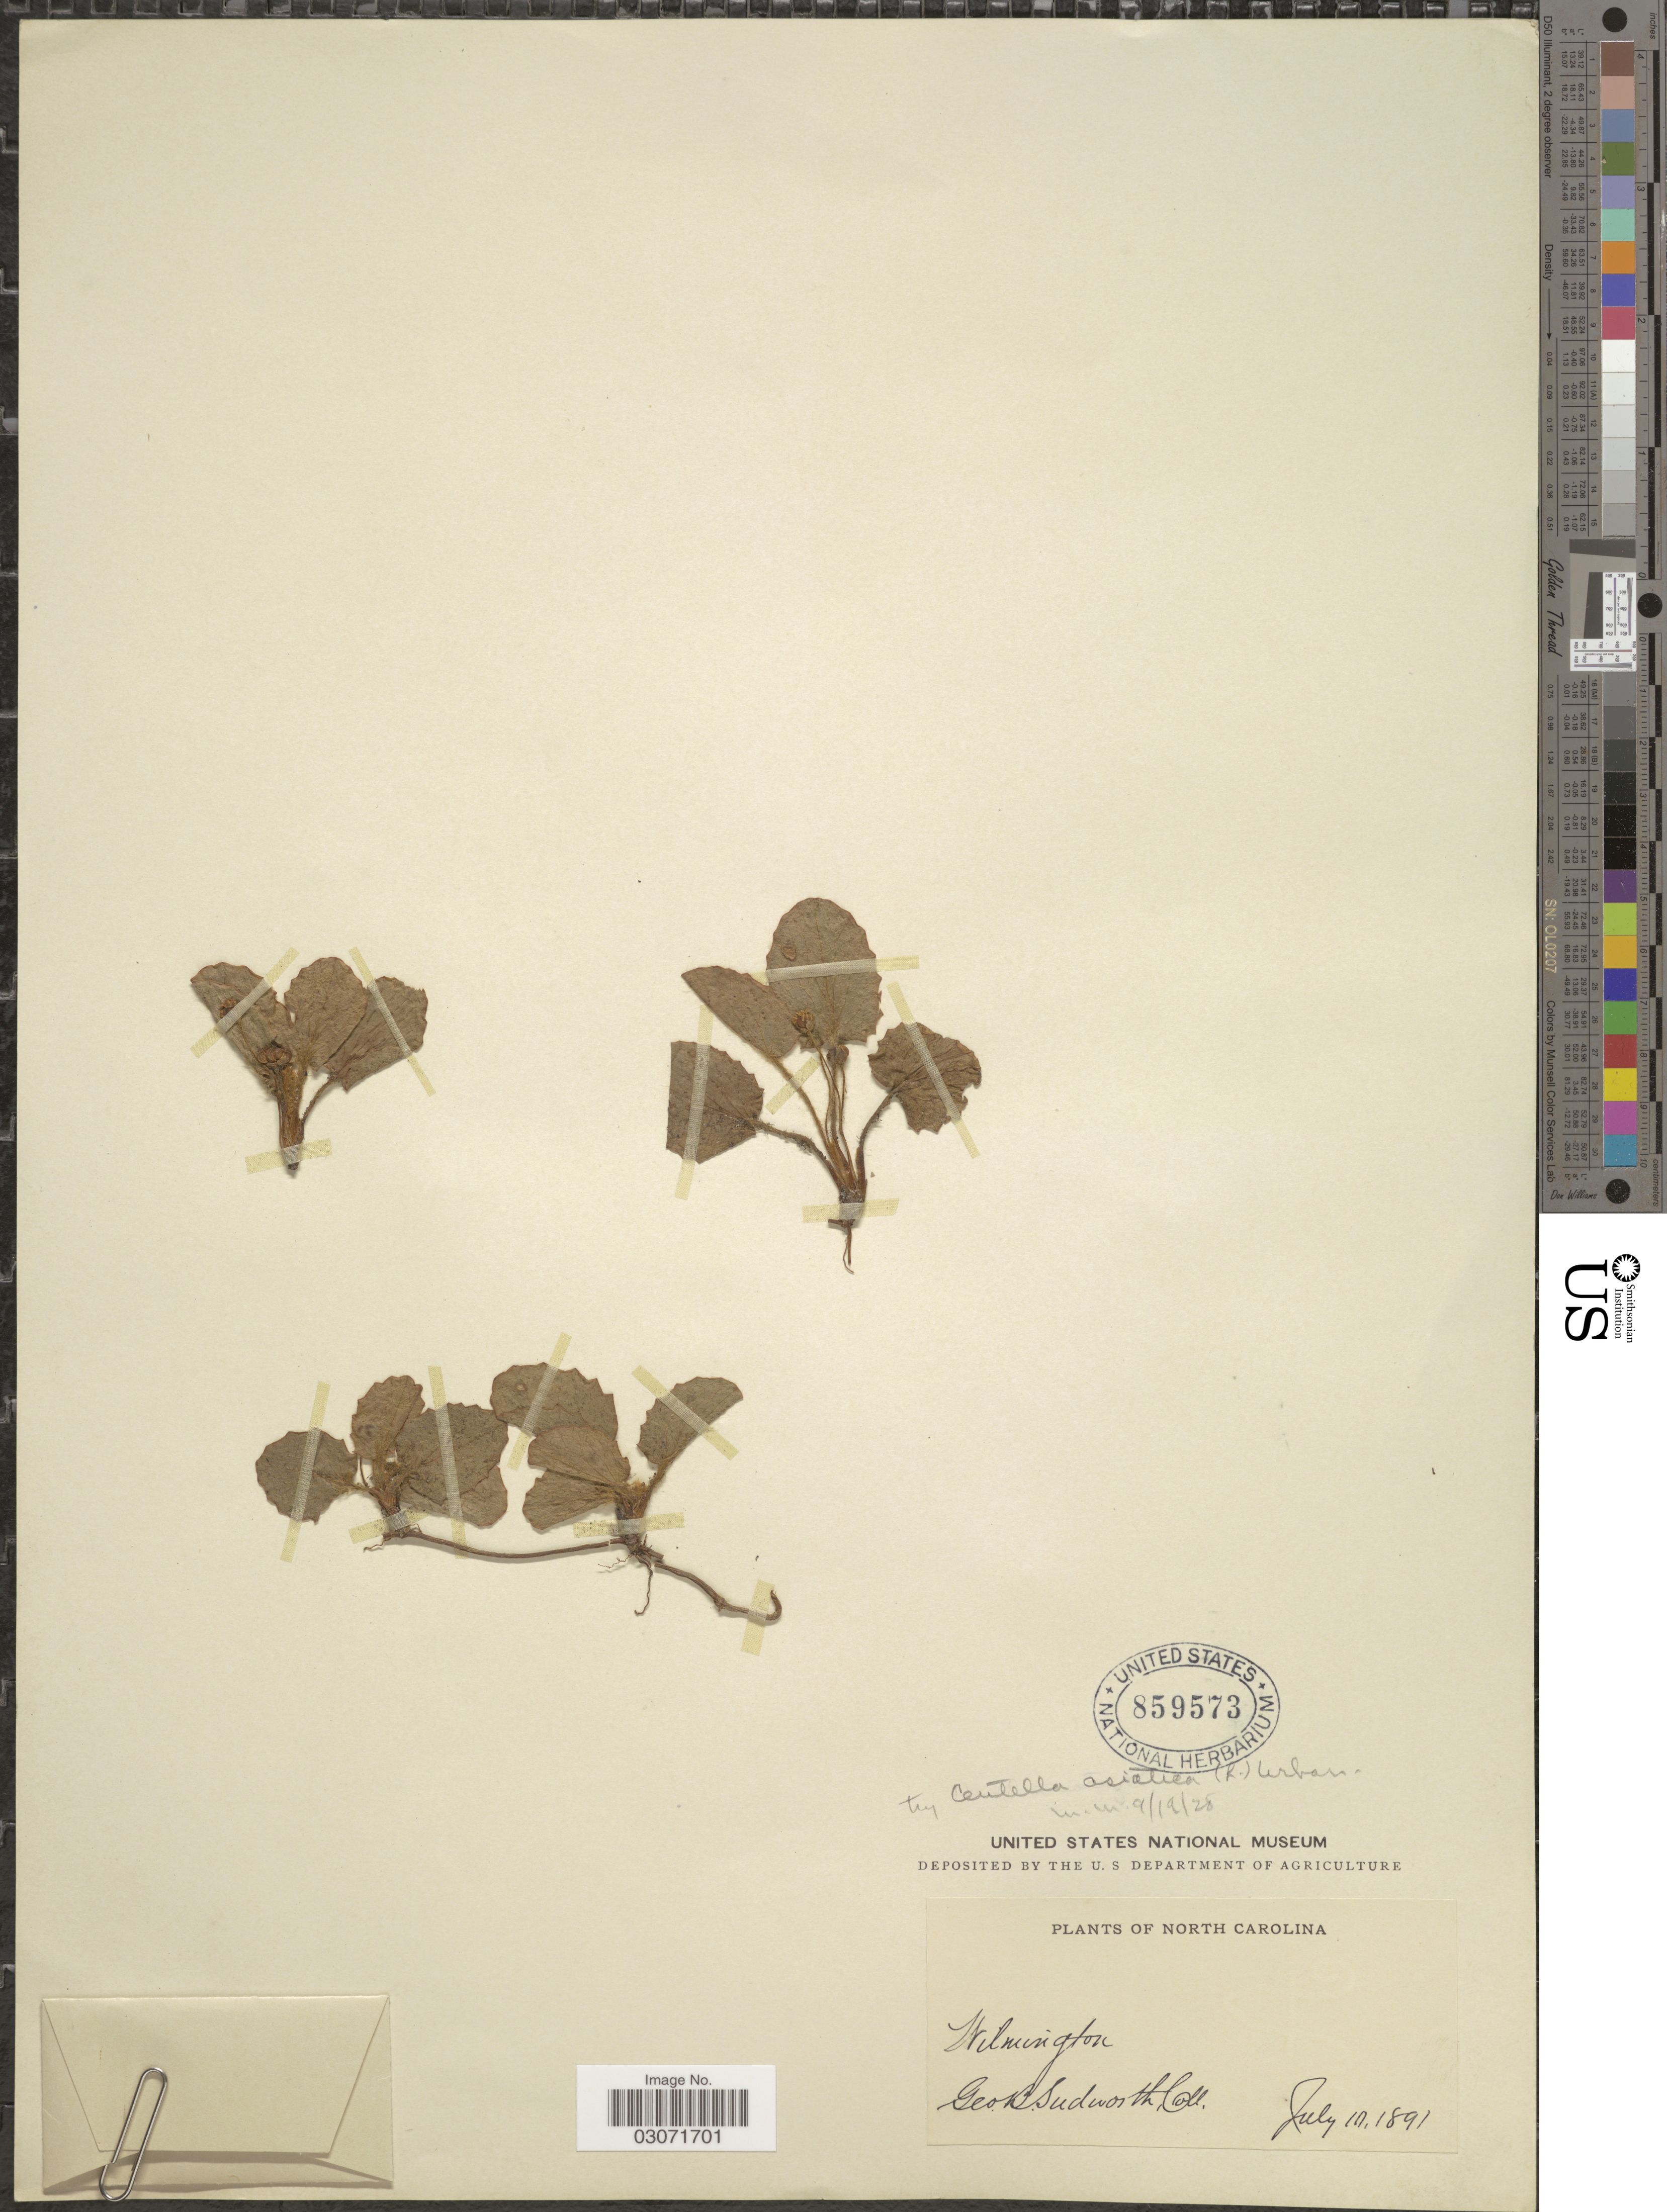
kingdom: Plantae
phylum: Tracheophyta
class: Magnoliopsida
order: Apiales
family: Apiaceae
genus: Centella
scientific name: Centella asiatica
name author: (L.) Urb.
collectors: G. B. Sudworth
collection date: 1891-07-10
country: United States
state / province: North Carolina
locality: Wilmington.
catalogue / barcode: US 859573